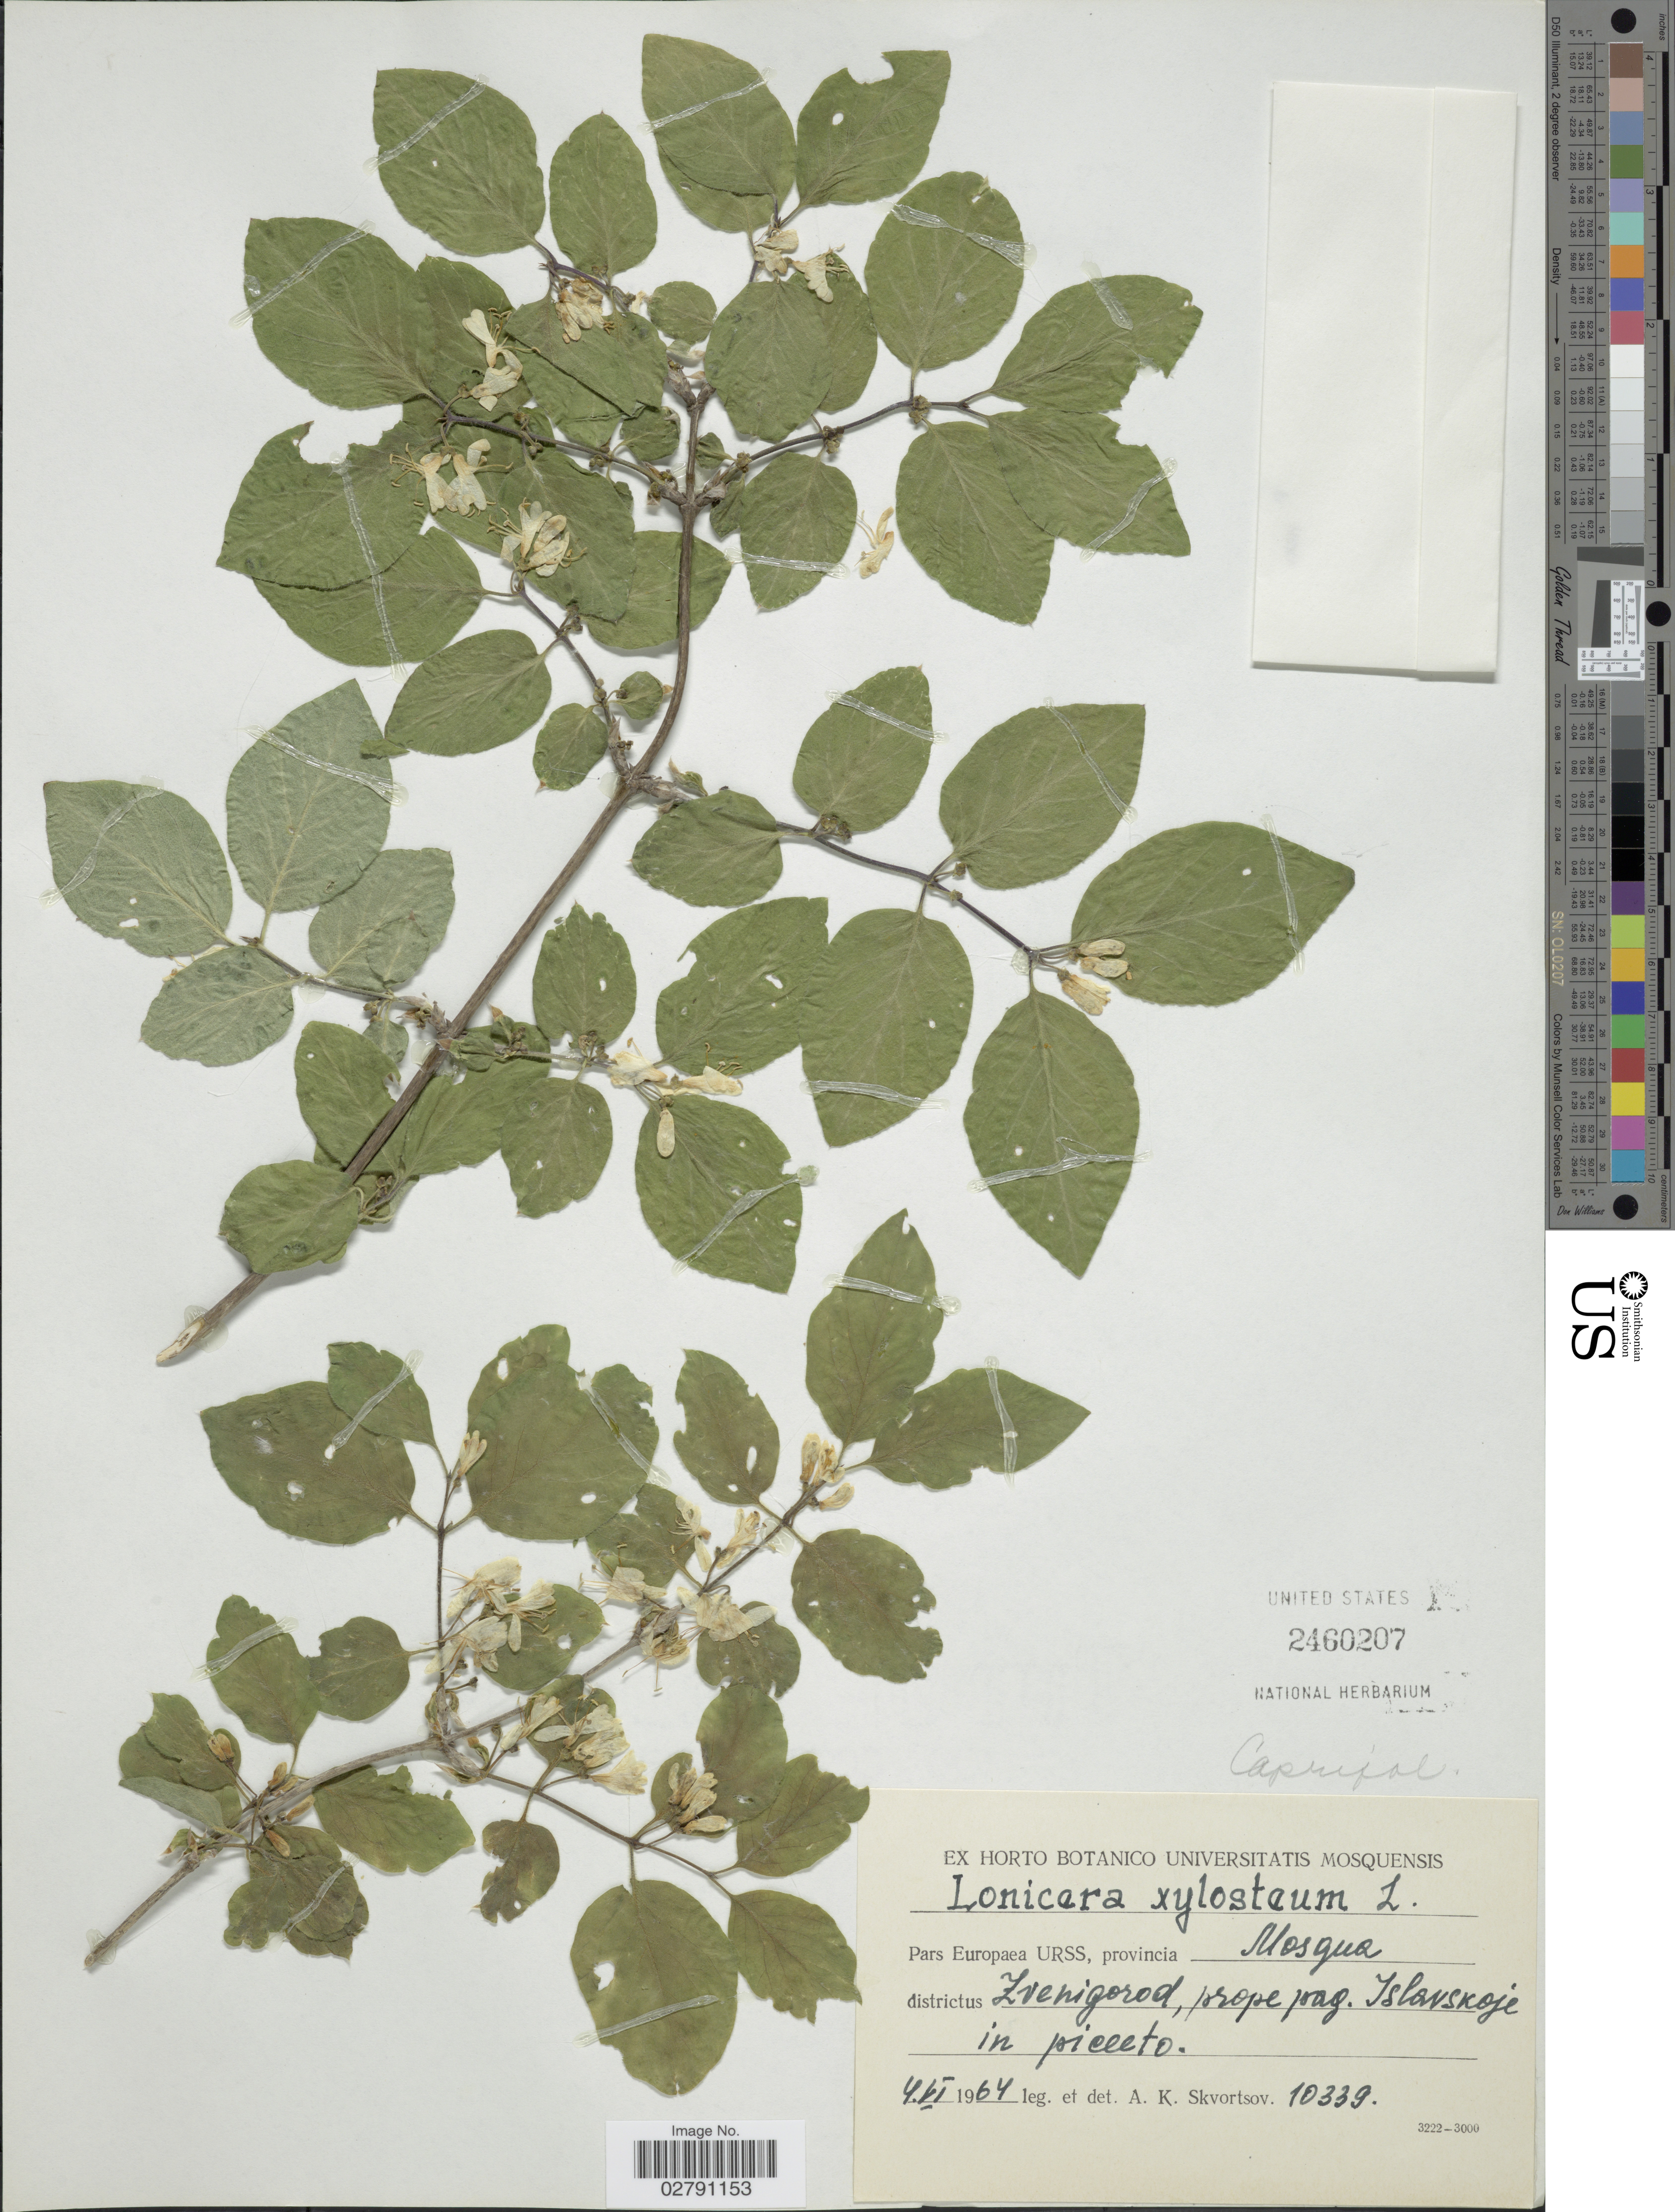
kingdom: Plantae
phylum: Tracheophyta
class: Magnoliopsida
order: Dipsacales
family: Caprifoliaceae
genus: Lonicera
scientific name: Lonicera xylosteum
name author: L.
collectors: A. K. Skvortsov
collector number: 10339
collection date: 1964-06-04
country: Russian Federation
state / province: Moscow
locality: Pars Europaea URSS, provincia Mosqua, districtus Zvenigorod, prope pag. Islavskoje in piceeto.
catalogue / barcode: US 2460207